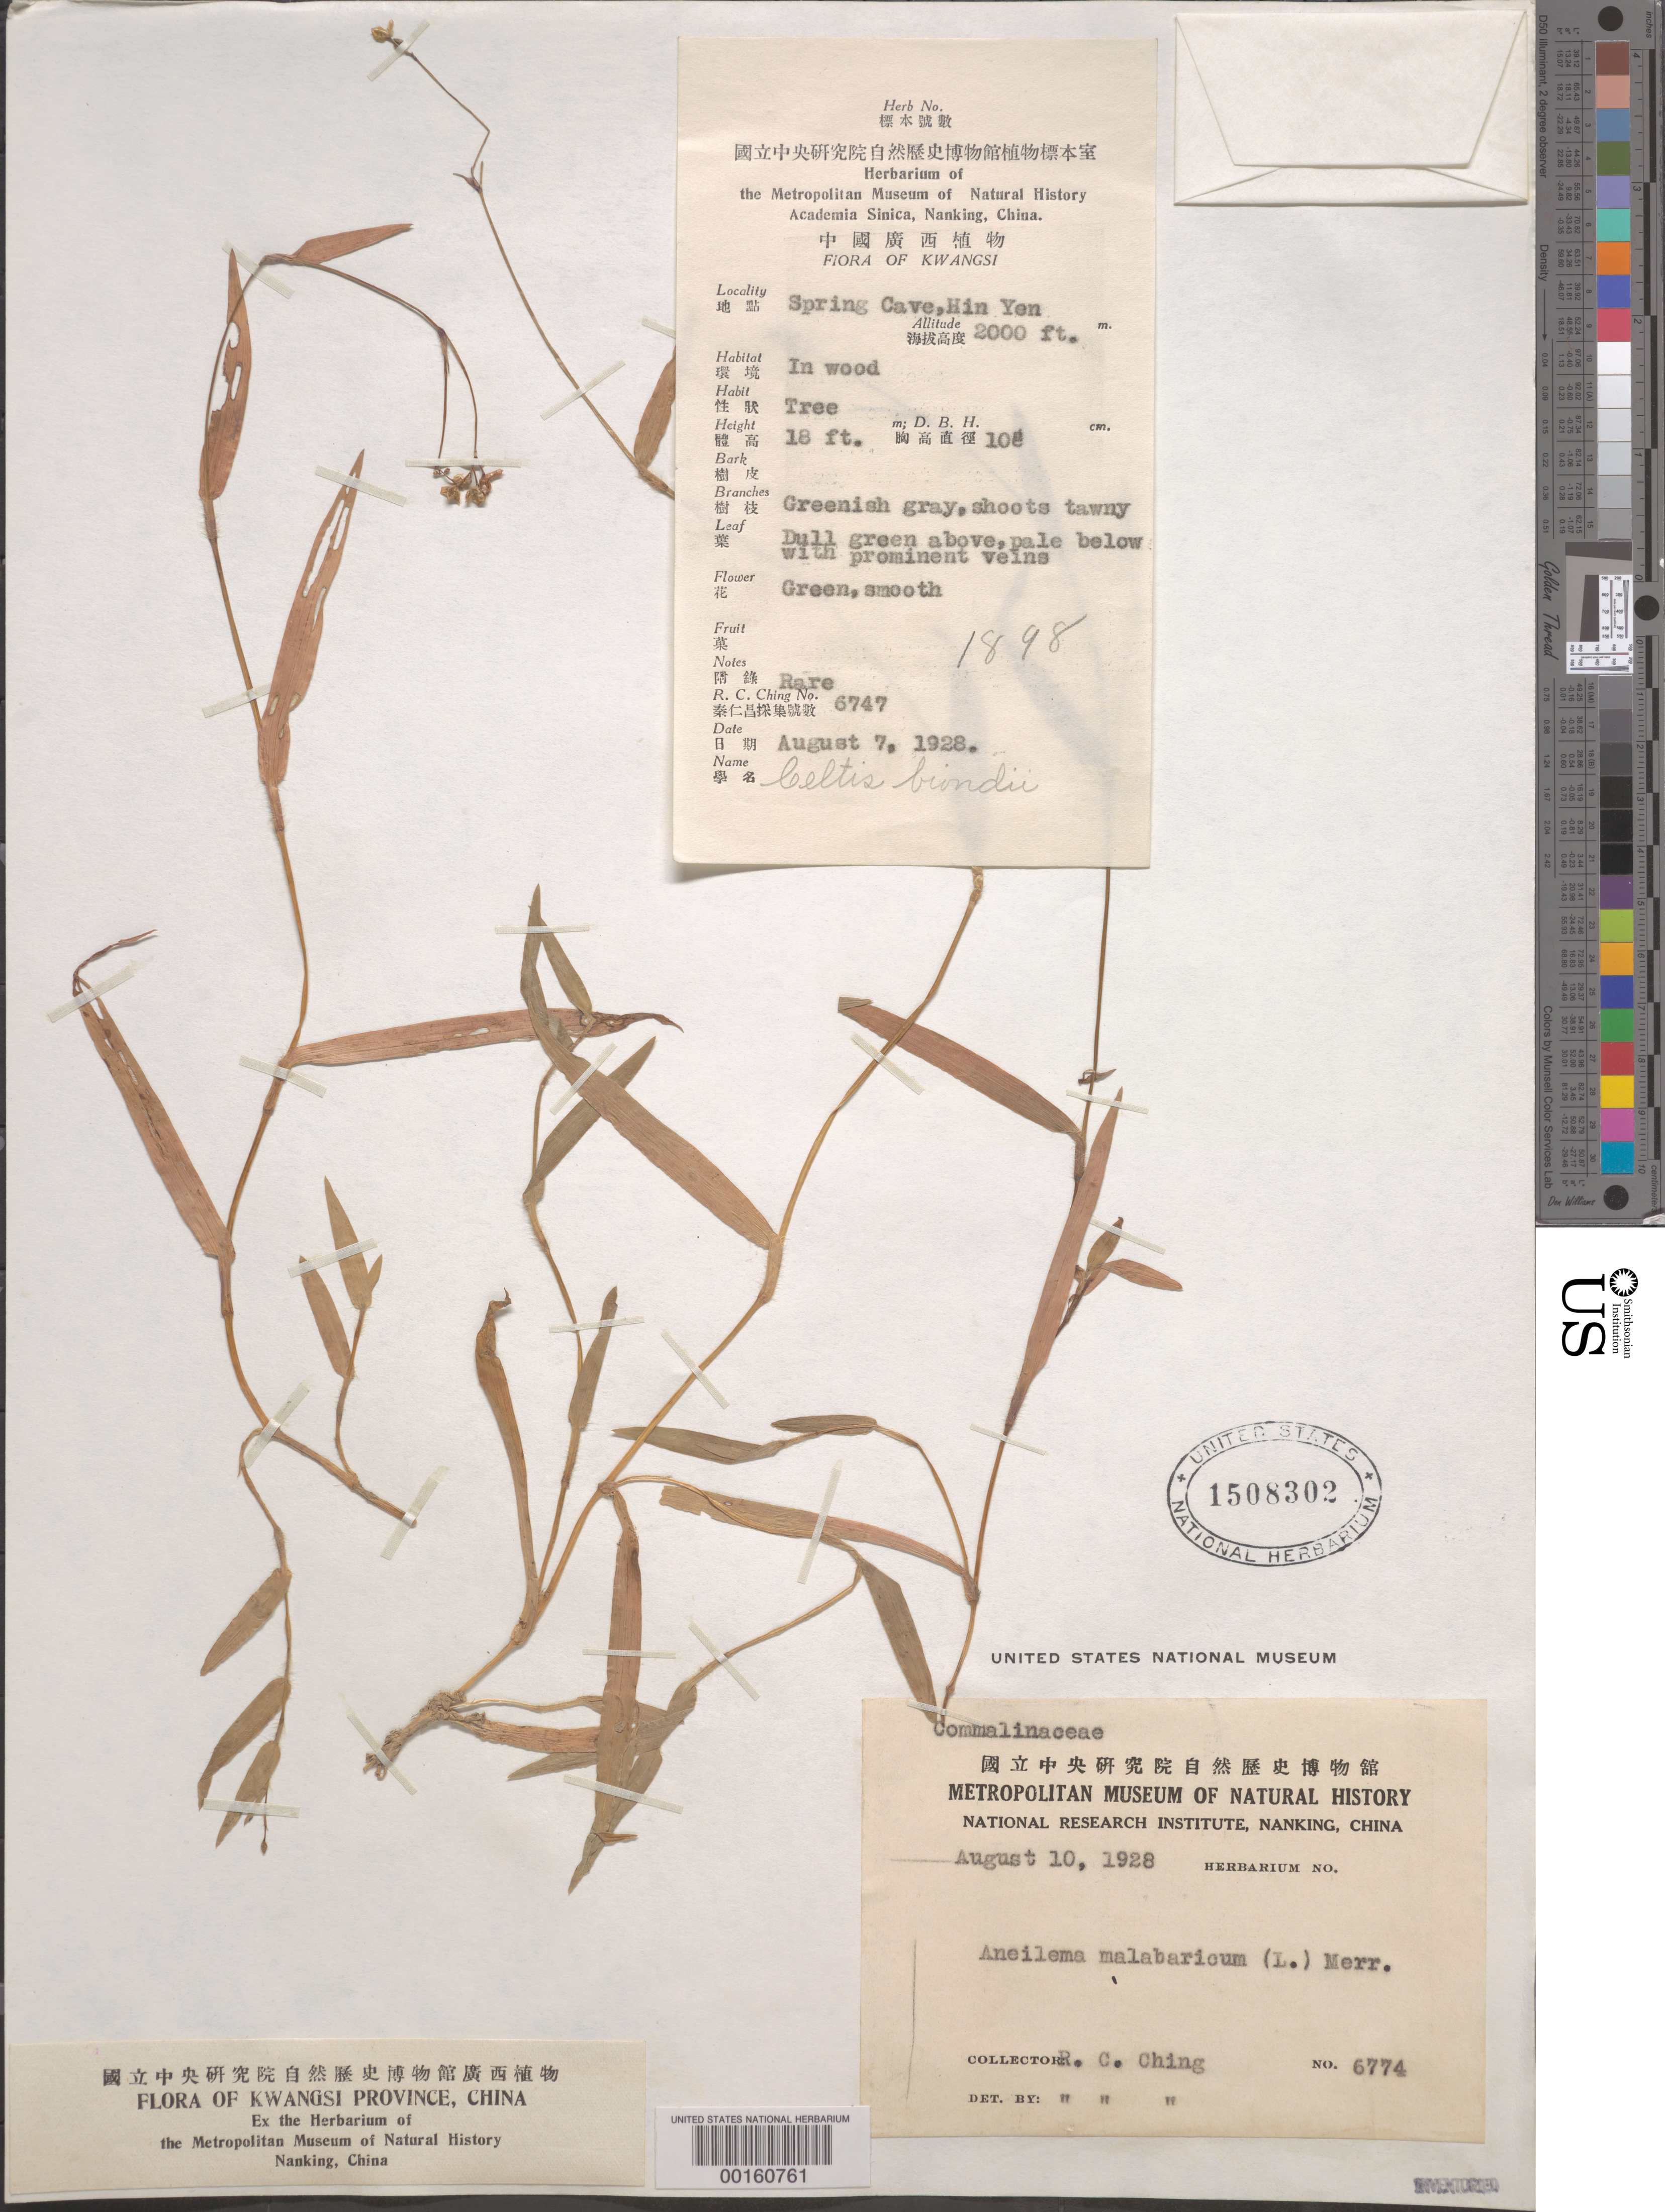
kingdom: Plantae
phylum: Tracheophyta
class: Liliopsida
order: Commelinales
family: Commelinaceae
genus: Murdannia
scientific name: Murdannia nudiflora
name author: (L.) Brenan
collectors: R. C. Ching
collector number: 6774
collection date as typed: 07 Aug 1928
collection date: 1928-08-07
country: China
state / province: Jiangxi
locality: Spring cave, hin yen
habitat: Woods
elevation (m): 610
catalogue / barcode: US 1508302